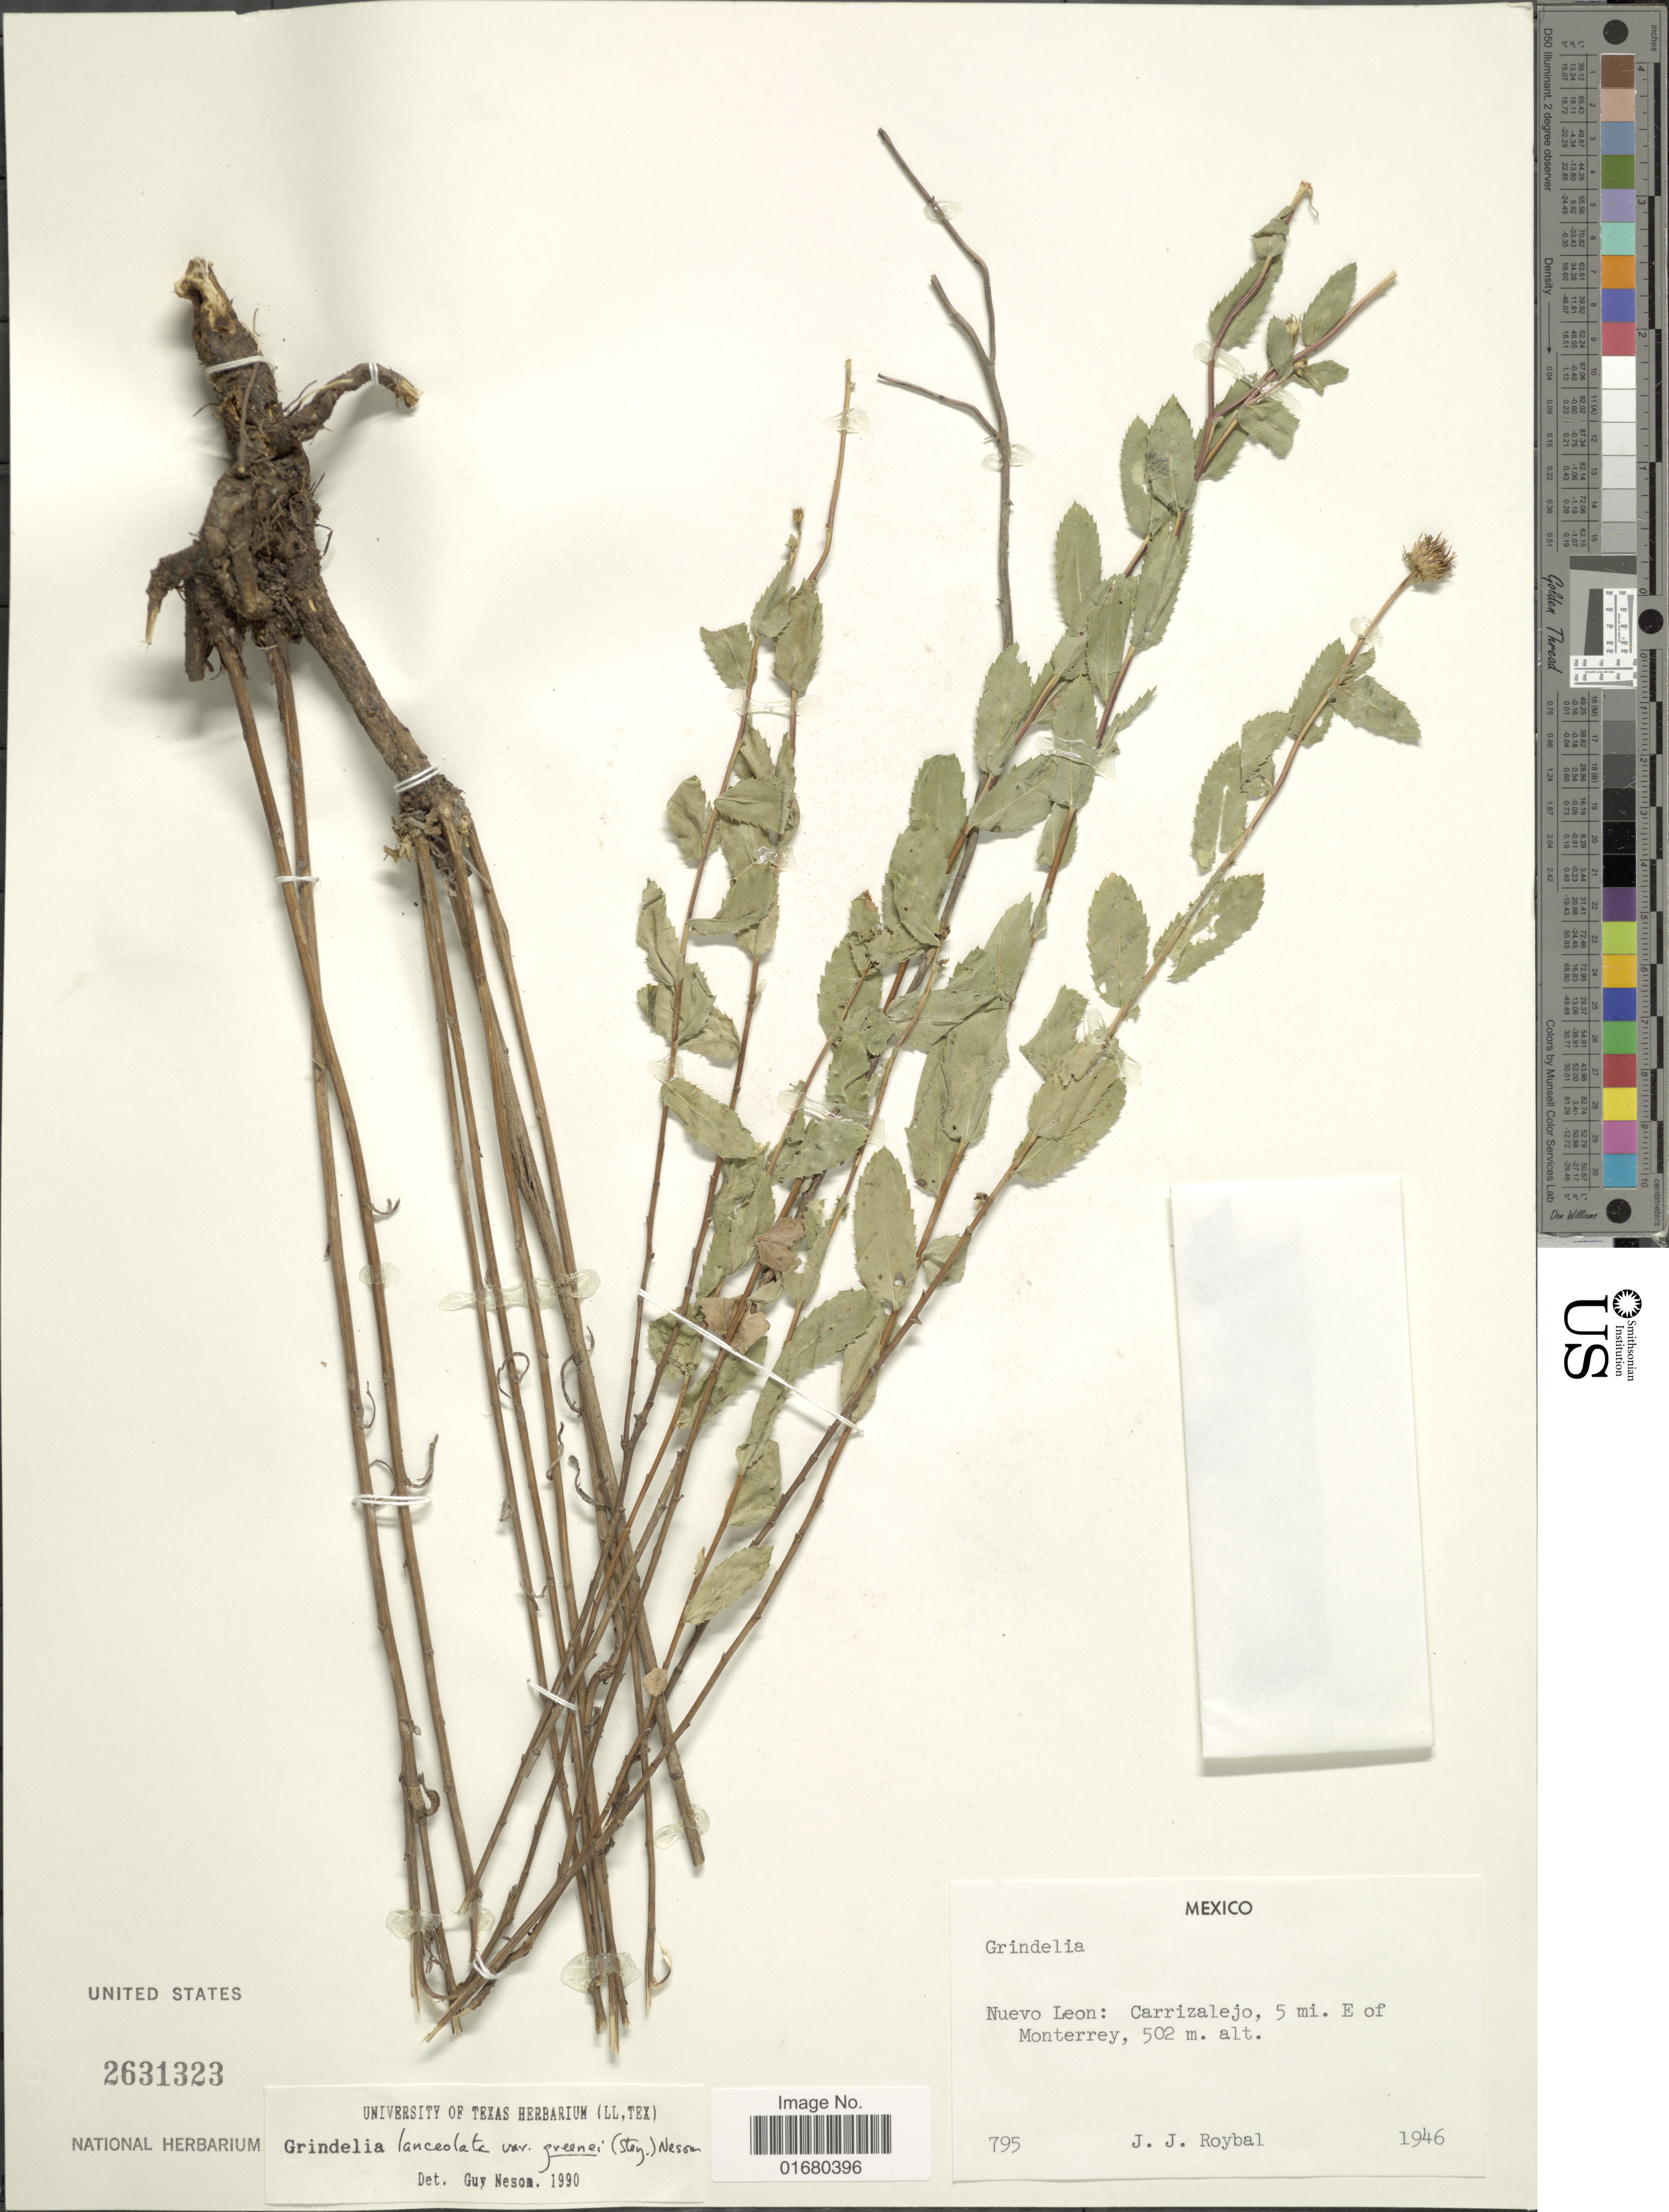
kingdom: Plantae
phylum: Tracheophyta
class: Magnoliopsida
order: Asterales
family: Asteraceae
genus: Grindelia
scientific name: Grindelia lanceolata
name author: Nutt.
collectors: J. J. Roybal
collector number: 795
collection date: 1946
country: Mexico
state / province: Nuevo León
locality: Carrizalejo, 5 mi. E of Monterrey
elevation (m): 502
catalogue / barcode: US 2631323